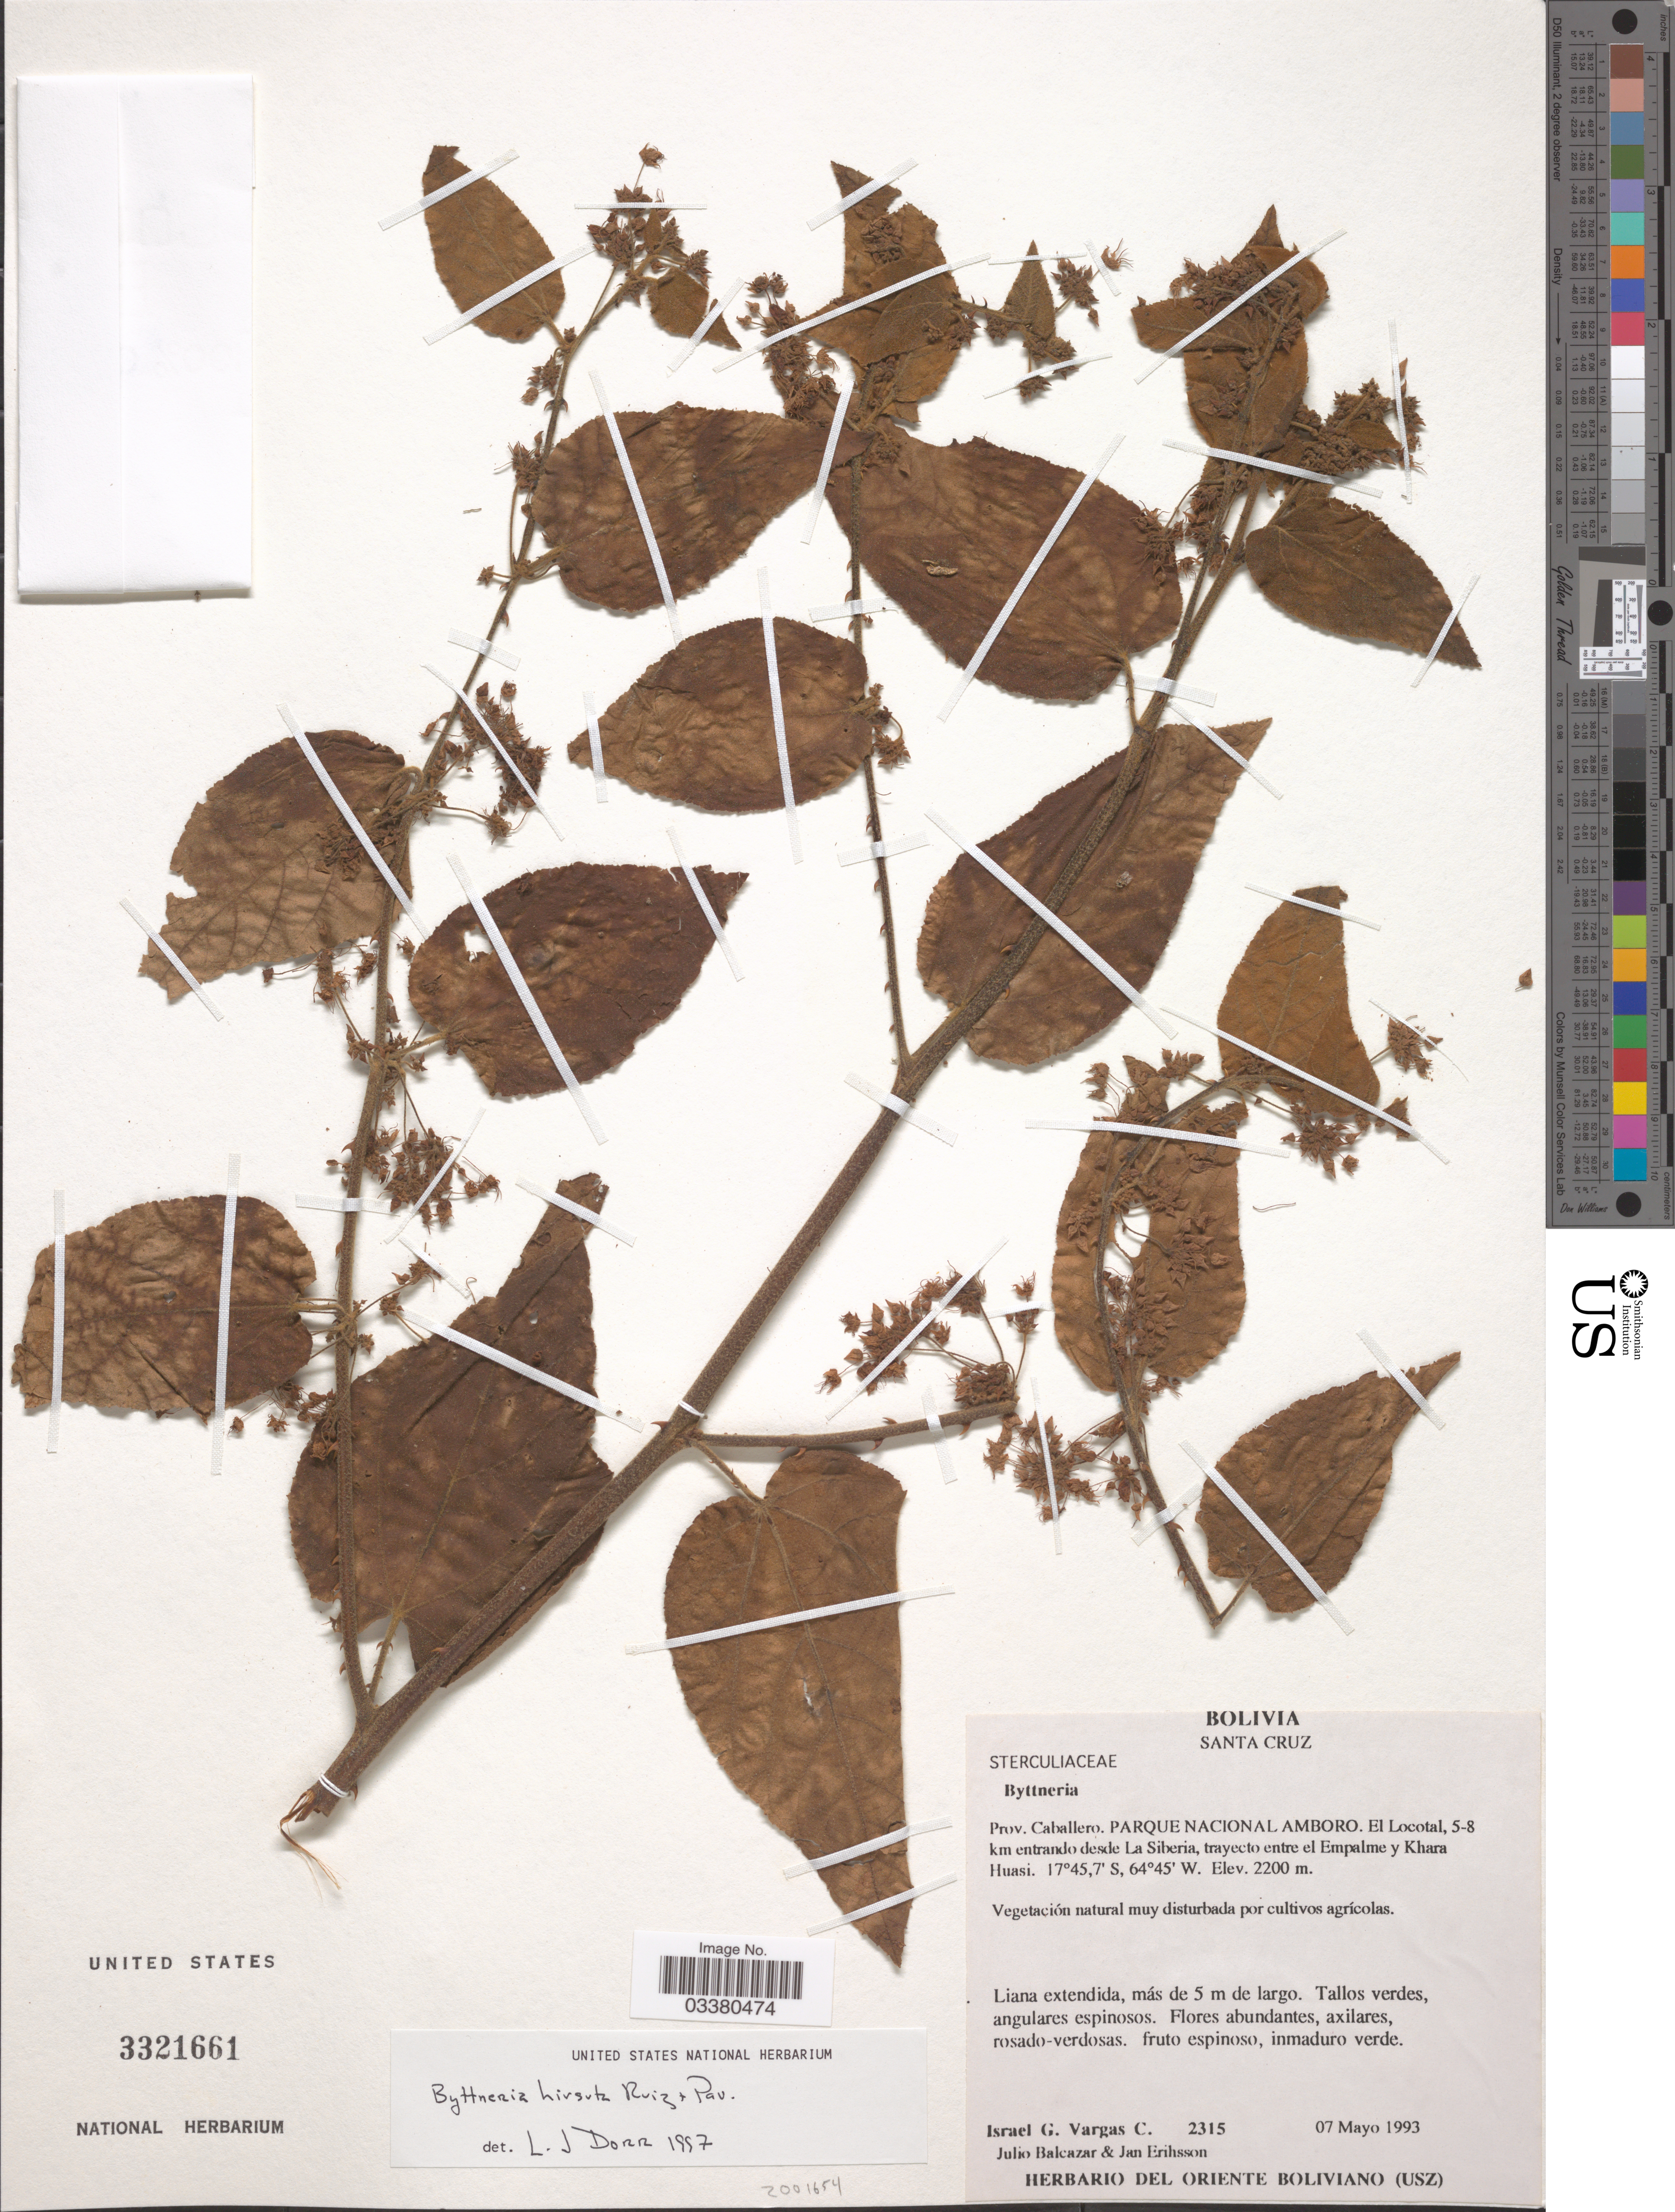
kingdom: Plantae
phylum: Tracheophyta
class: Magnoliopsida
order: Malvales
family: Malvaceae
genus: Byttneria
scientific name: Byttneria hirsuta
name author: Ruiz & Pav.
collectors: I. G. Vargas C., J. Balcazar & J. Erihsson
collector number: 2315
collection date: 1993-05-07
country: Bolivia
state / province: Santa Cruz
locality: Prov. Caballero. Parque Nacional Amboro. El Locotal, 5-8 km entrando desde La Siberia, trayecto entre el Empalme y Khara Huasi.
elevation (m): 2200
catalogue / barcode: US 3321661